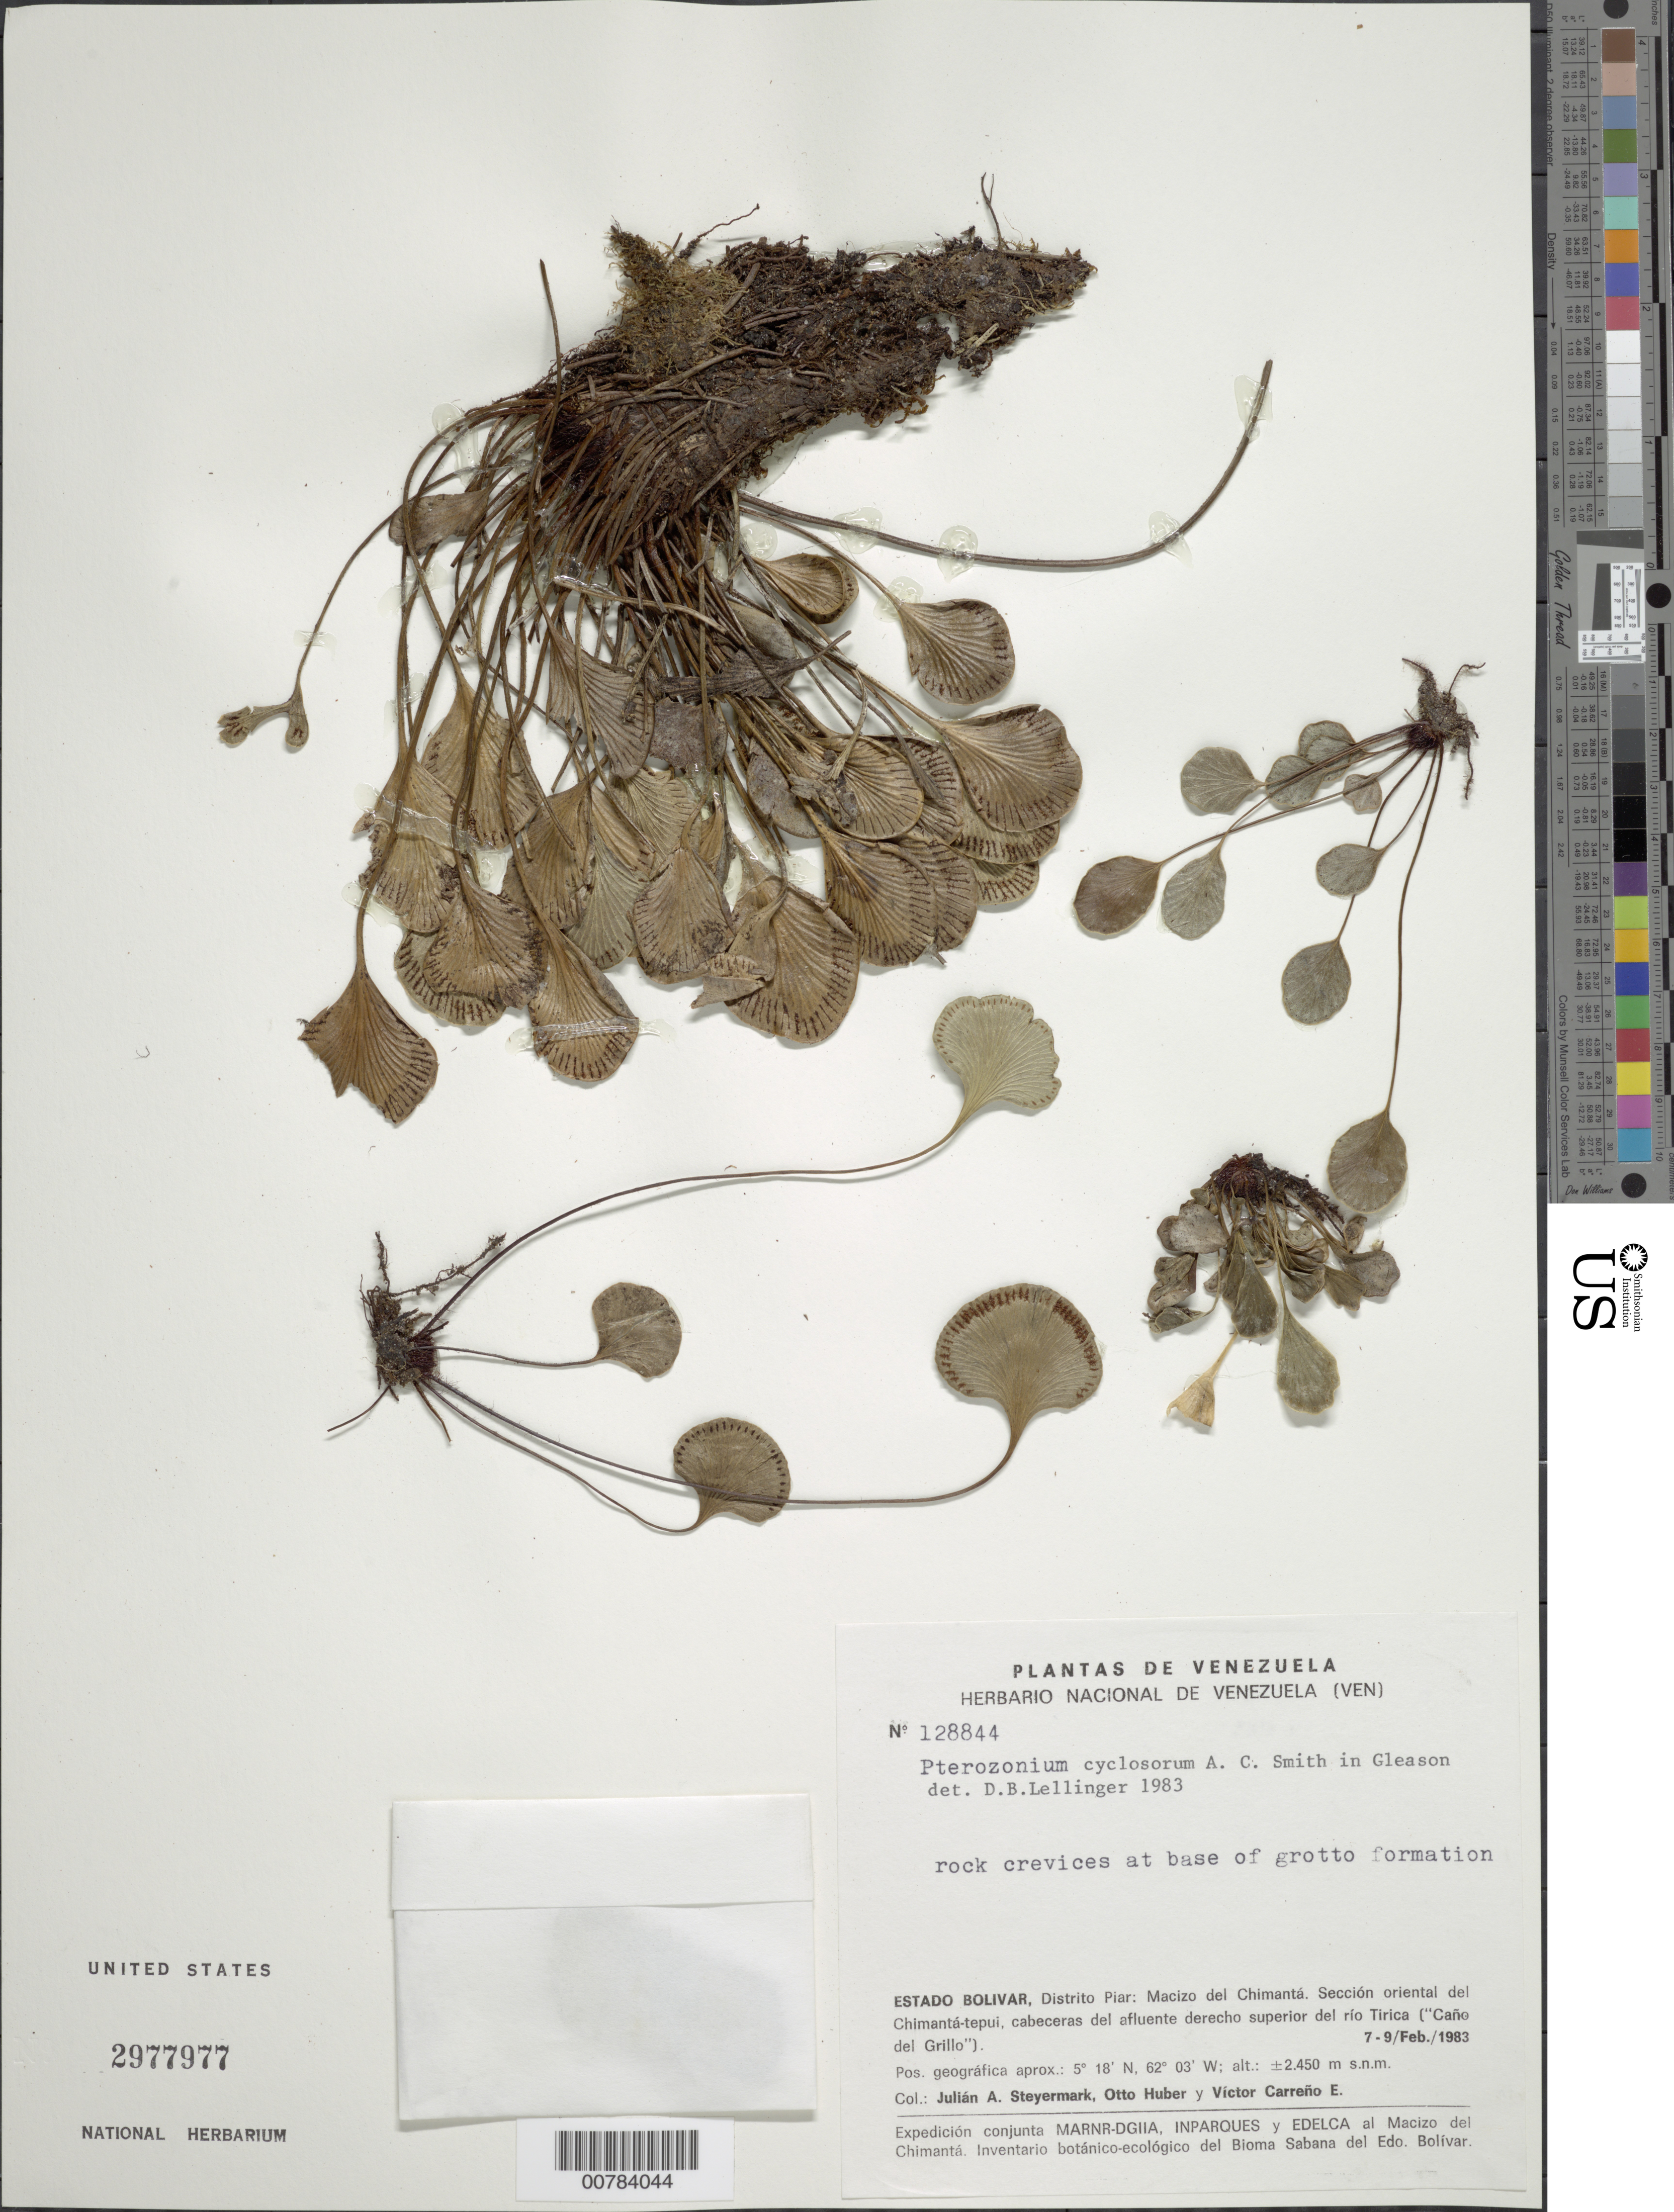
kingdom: Plantae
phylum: Tracheophyta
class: Polypodiopsida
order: Polypodiales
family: Pteridaceae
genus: Pterozonium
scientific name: Pterozonium cyclosorum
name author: A.C. Sm.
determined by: Lellinger, David B., (BOT), Smithsonian Institution - National Museum of Natural History (UNITED STATES)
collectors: J. Steyermark, O. Huber & V. Carreño E.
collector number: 128844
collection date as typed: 7-Feb-83 to 9-Feb-83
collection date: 1983-02-07/1983-02-09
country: Venezuela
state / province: Bolívar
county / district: Piar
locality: Macizo del Chimantá, sect. oriental del Chimantá-tepuí, cabeceras del afluente derecho superíor del Río Tirica (Caño del Grillo)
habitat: Rock crevices at base of grotto formation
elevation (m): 2450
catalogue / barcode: US 2977977